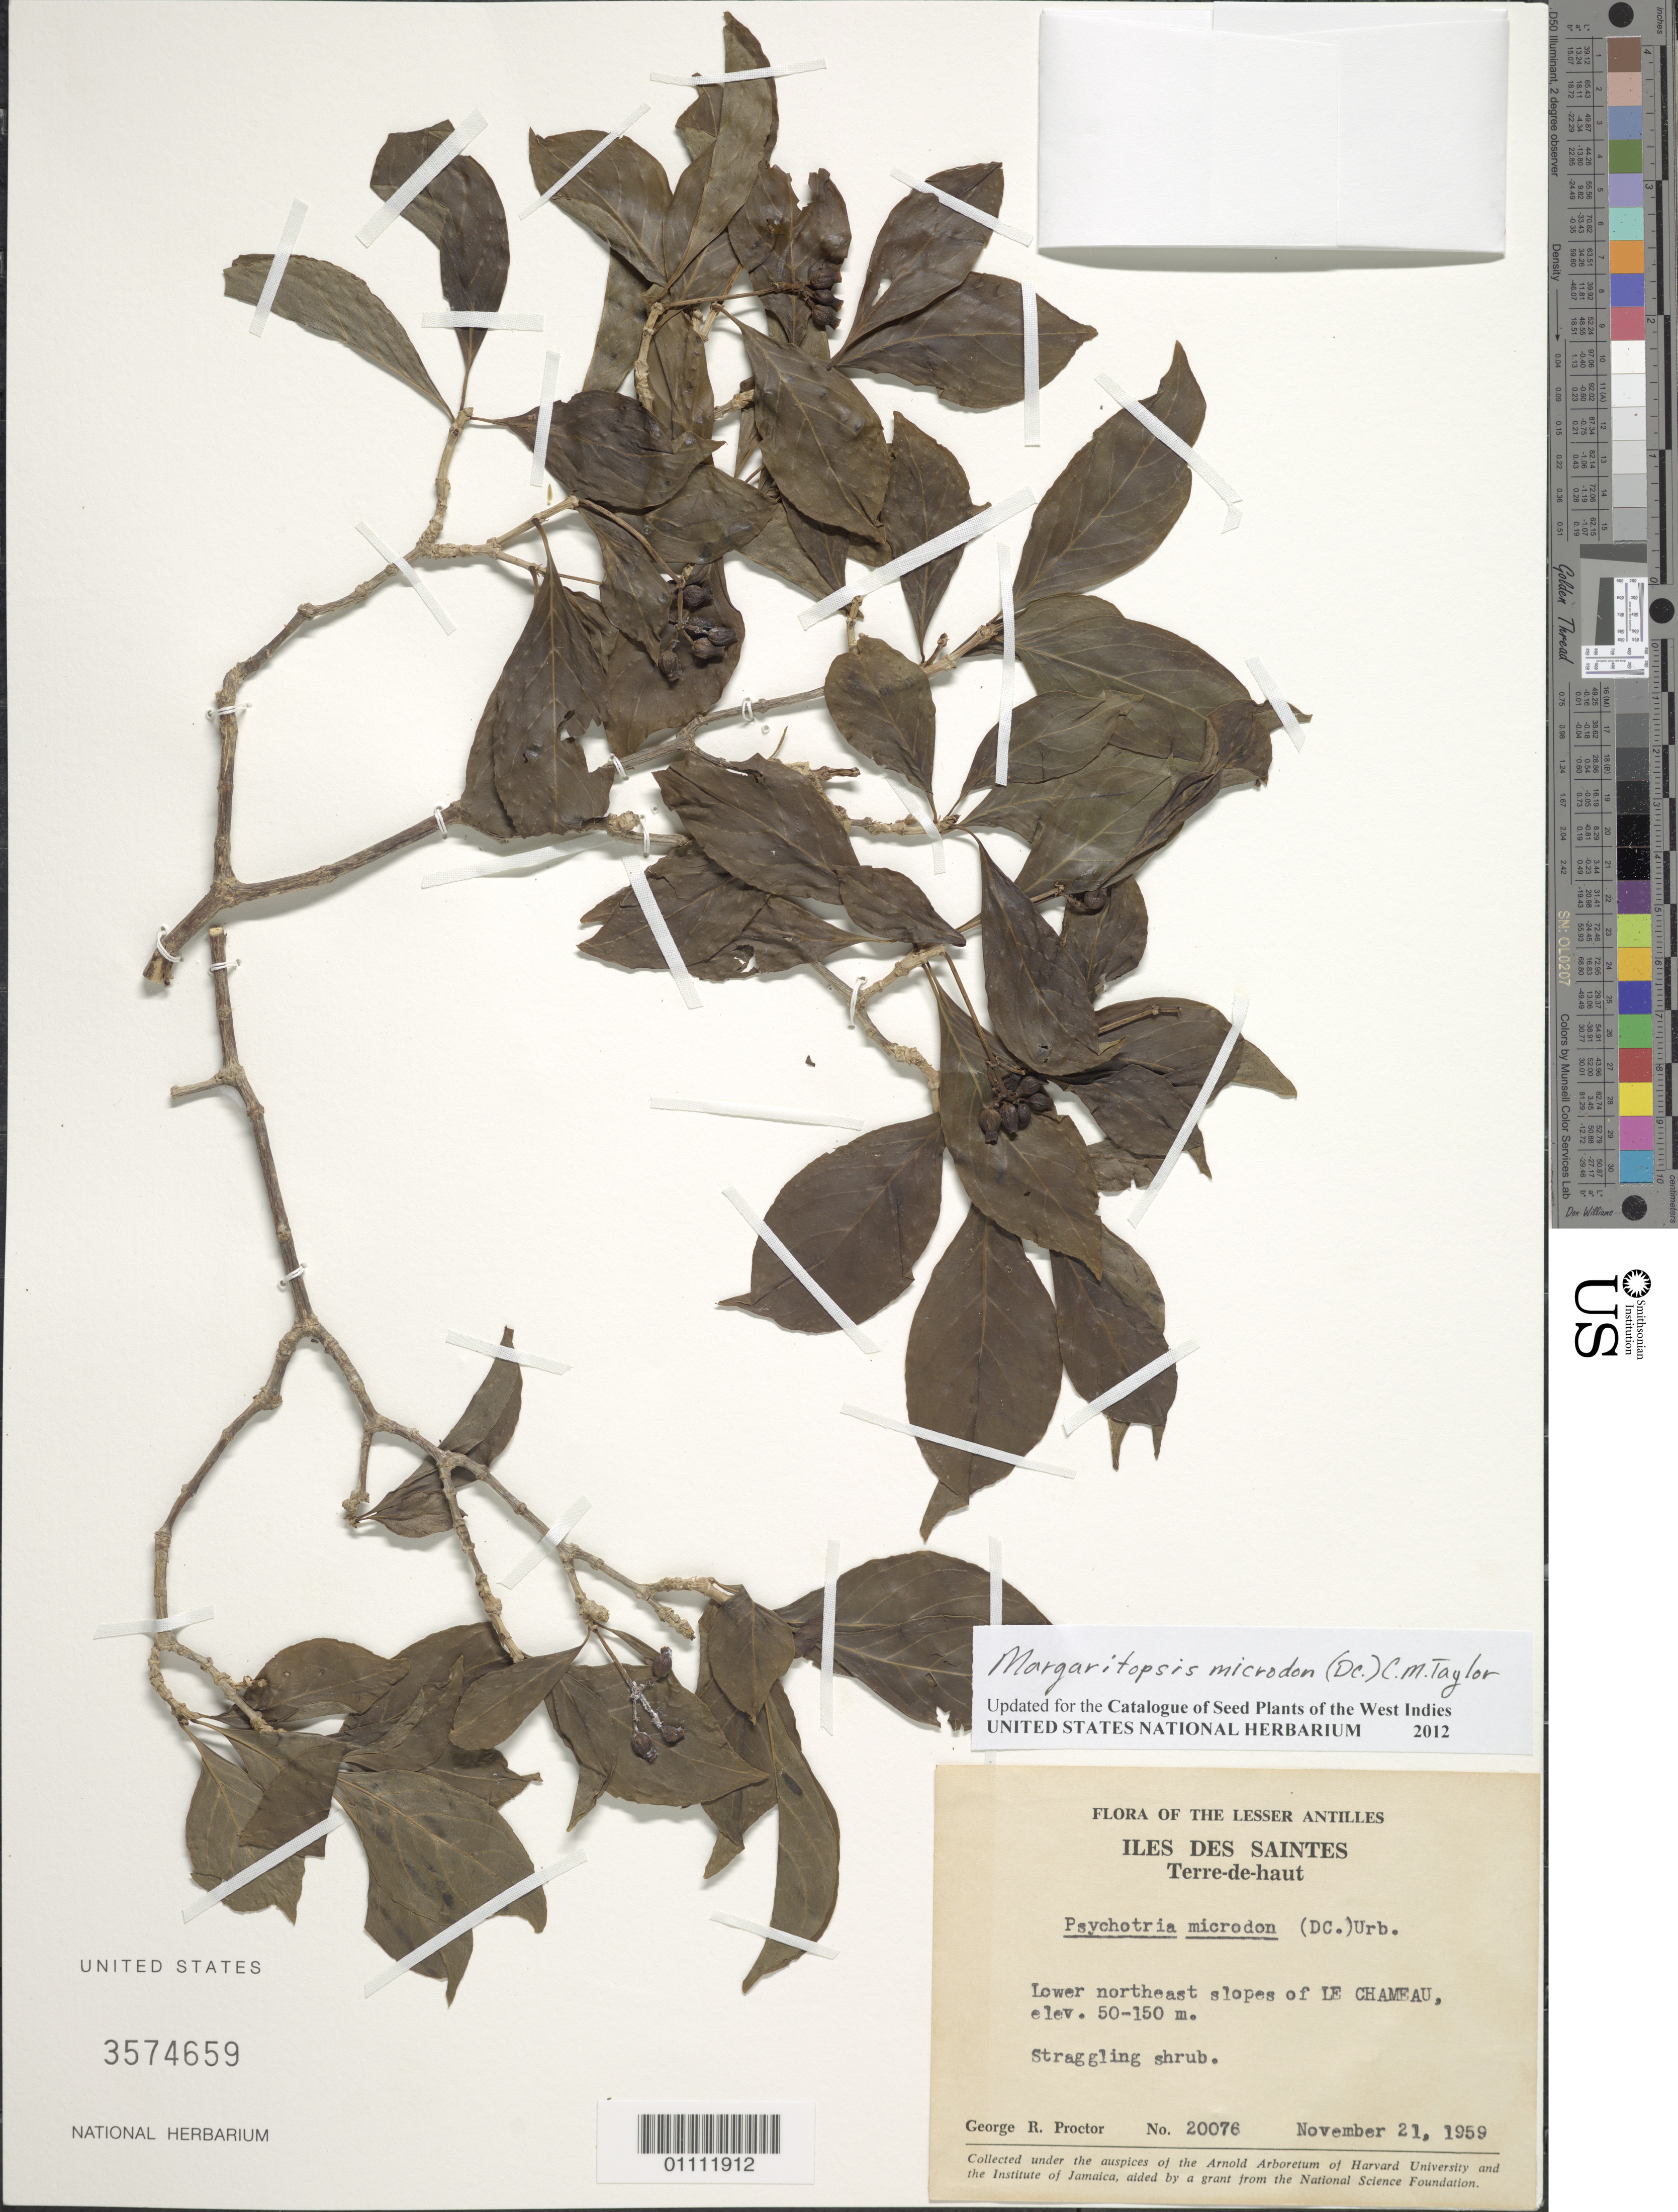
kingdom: Plantae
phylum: Tracheophyta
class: Magnoliopsida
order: Gentianales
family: Rubiaceae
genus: Margaritopsis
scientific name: Margaritopsis microdon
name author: (DC.) C.M. Taylor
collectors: G. R. Proctor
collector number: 20076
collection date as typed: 21 Nov 1959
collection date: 1959-11-21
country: Guadeloupe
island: Terre de Haut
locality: Terre-de-haut, lower NE slopes of Le Chameau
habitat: Lower NE slopes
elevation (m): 50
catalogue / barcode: US 3574659